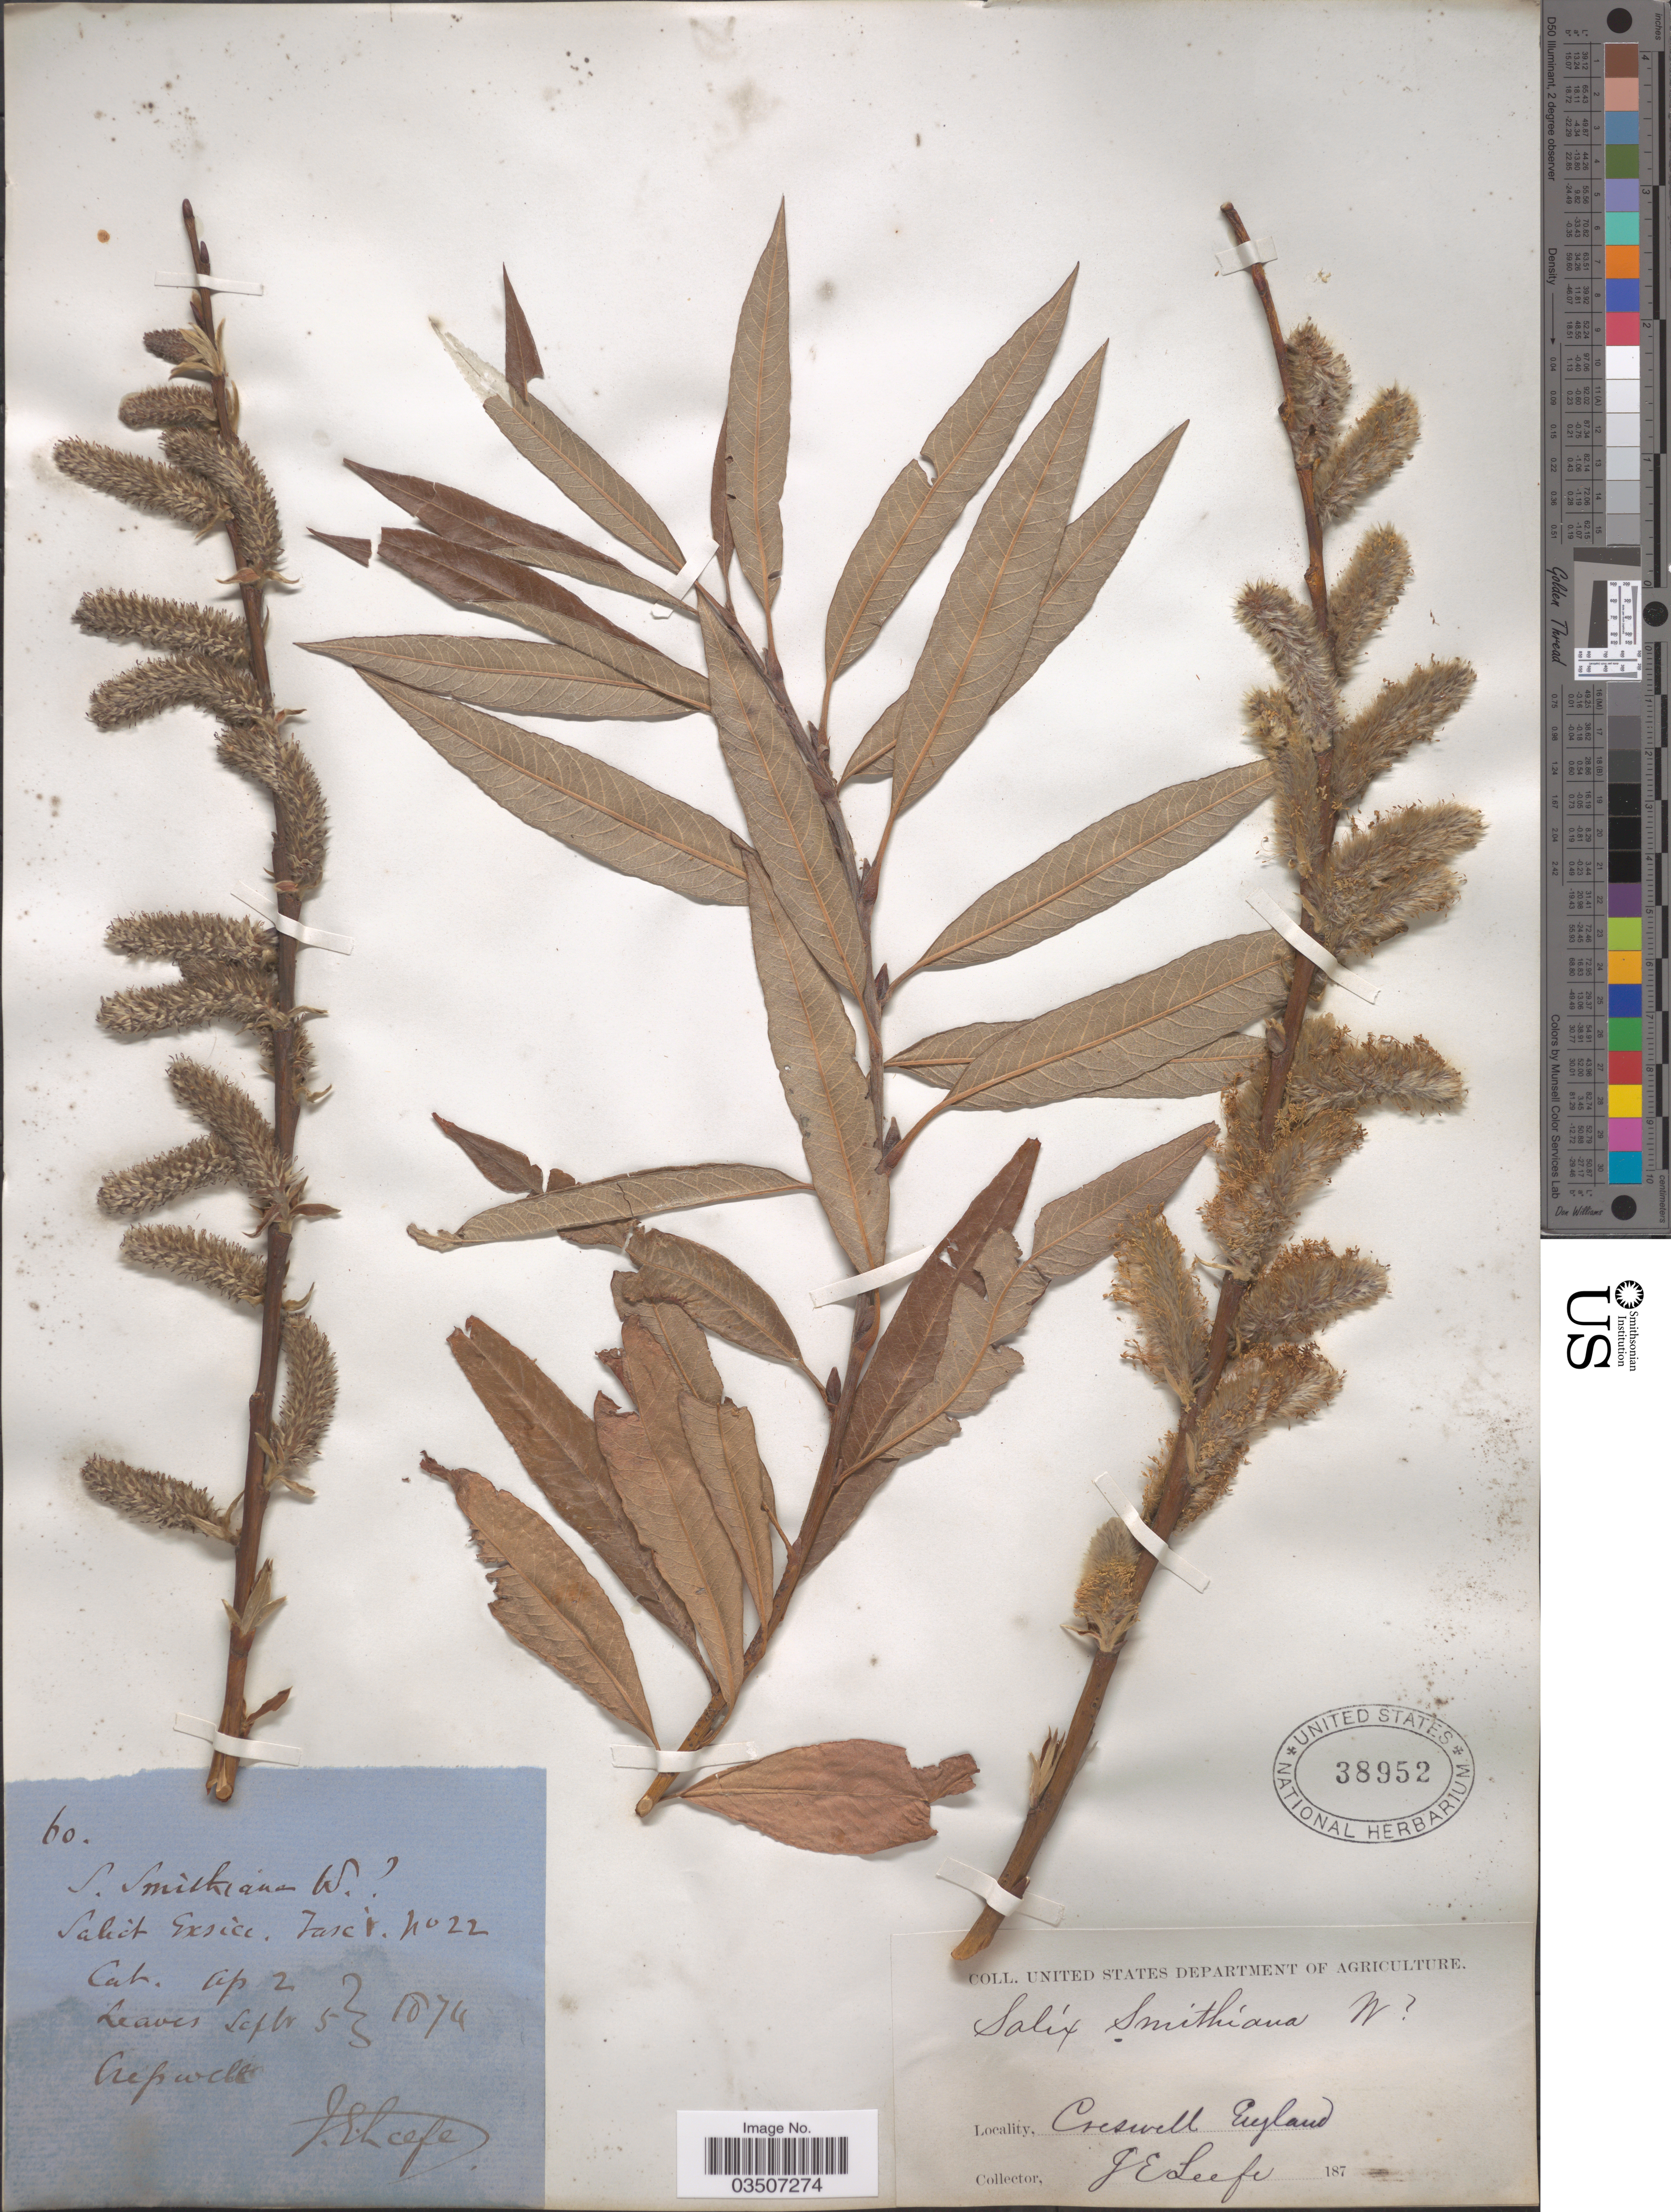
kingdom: Plantae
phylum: Tracheophyta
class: Magnoliopsida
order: Malpighiales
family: Salicaceae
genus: Salix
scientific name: Salix smithiana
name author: Willd.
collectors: J. Leefe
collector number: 60/22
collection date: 1874-04-02/1874-09-05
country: United Kingdom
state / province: England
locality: Cresswell.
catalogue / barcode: US 38952